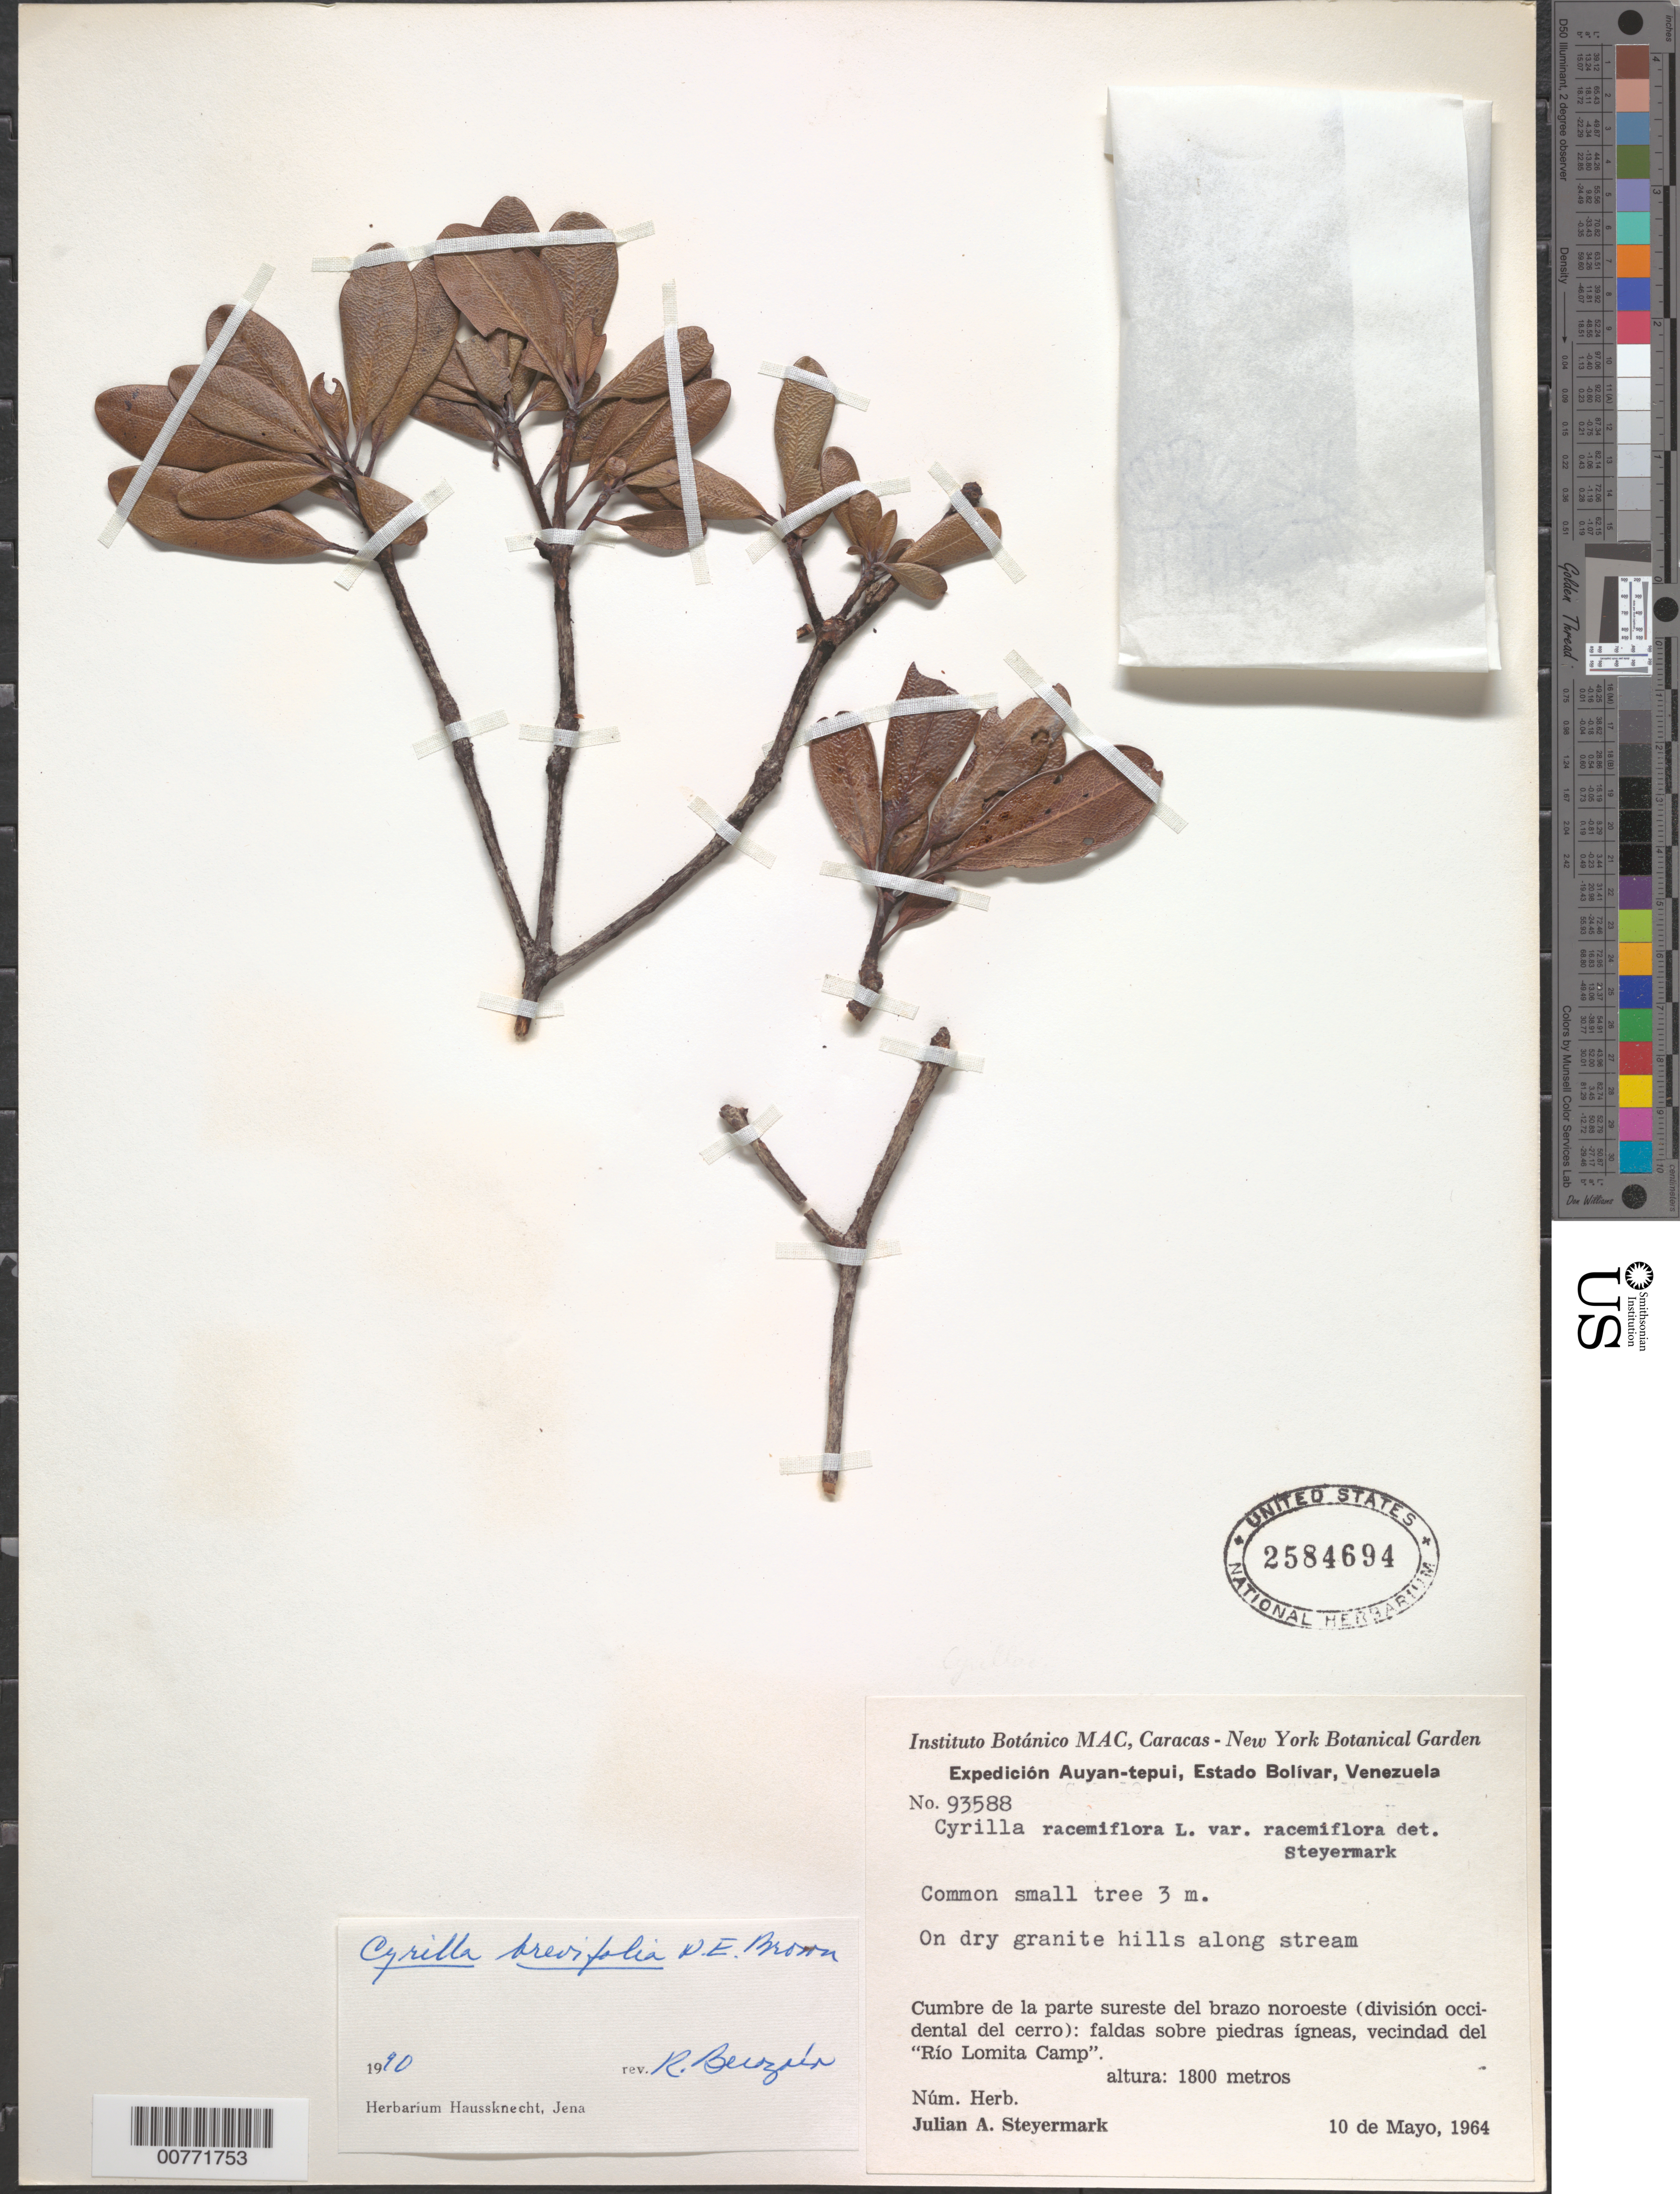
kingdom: Plantae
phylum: Tracheophyta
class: Magnoliopsida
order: Ericales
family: Cyrillaceae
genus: Cyrilla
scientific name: Cyrilla brevifolia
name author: N.E. Br.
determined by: Berozain, R.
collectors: J. Steyermark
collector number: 93588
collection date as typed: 10-May-64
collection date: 1964-05-10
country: Venezuela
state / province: Bolívar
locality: Auyan-tepuí, vic. Río Lomita Camp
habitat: Dry granite hills along stream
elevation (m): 1800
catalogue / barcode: US 2584694